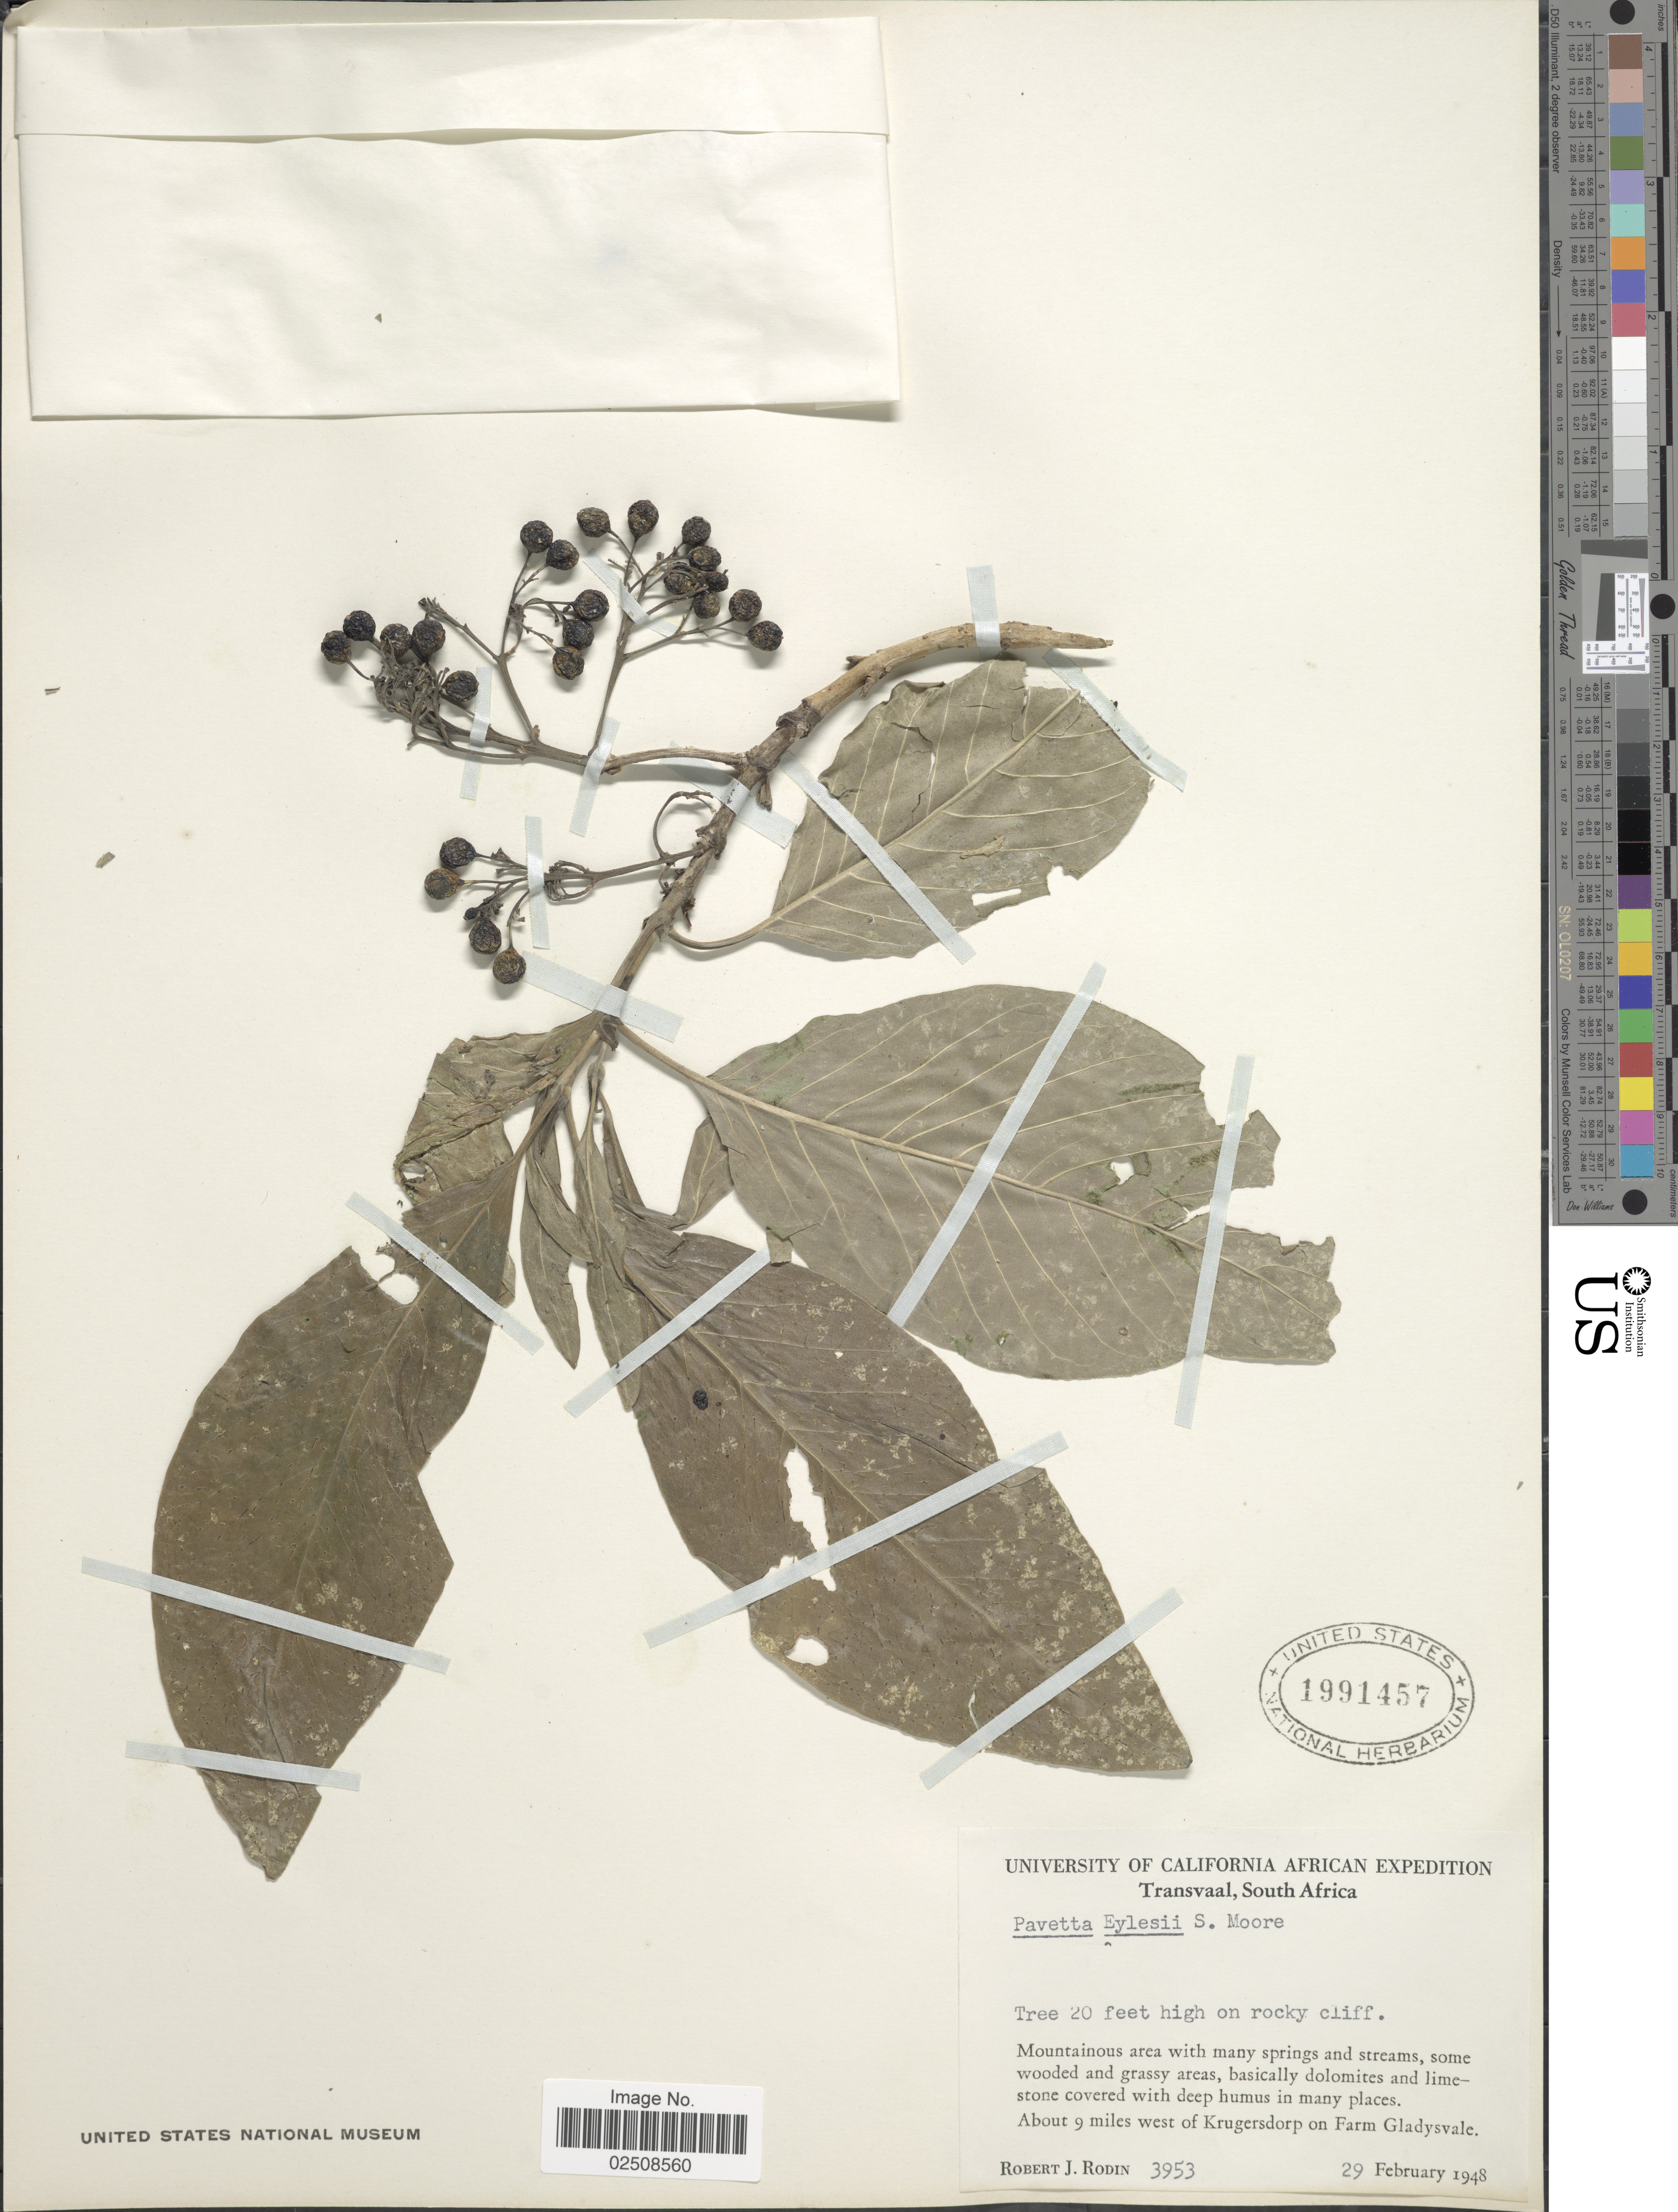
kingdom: Plantae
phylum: Tracheophyta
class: Magnoliopsida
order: Gentianales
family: Rubiaceae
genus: Pavetta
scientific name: Pavetta eylesii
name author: S. Moore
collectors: R. J. Rodin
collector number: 3953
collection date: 1948-02-29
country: South Africa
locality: Transvaal. About 9 miles west of Krugersdorp on Farm Gladysvale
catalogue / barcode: US 1991457